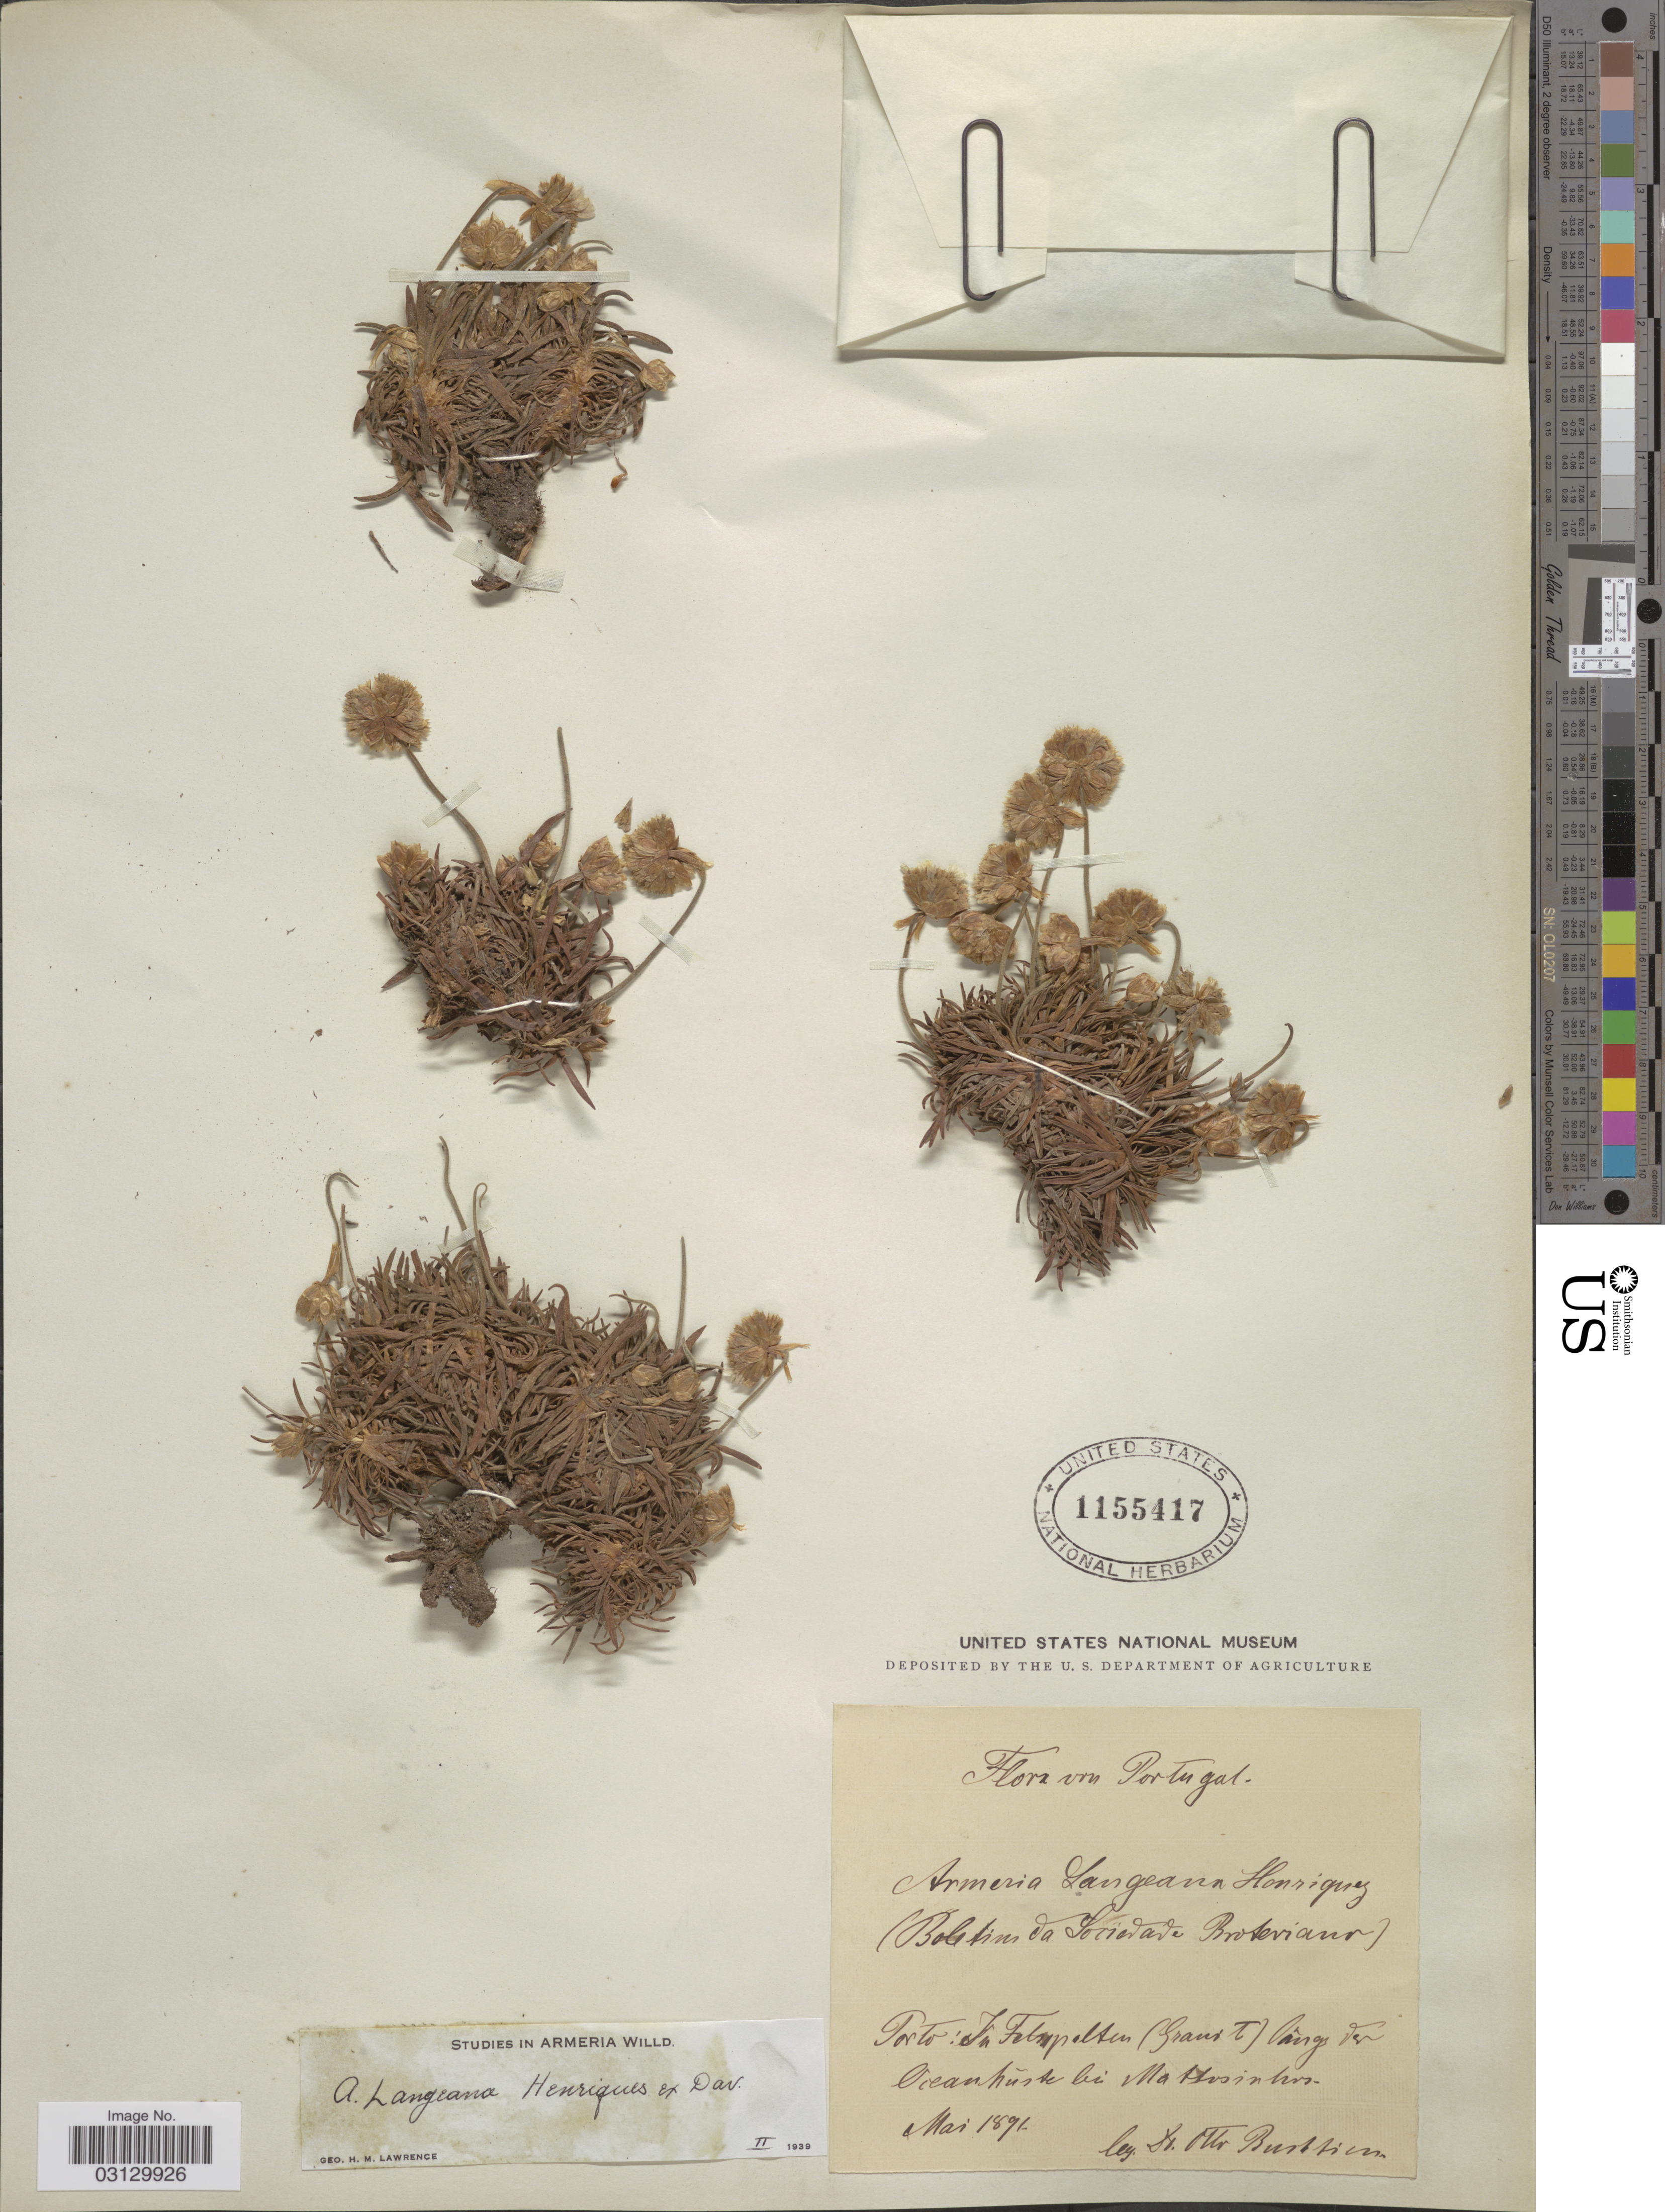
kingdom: Plantae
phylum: Tracheophyta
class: Magnoliopsida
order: Caryophyllales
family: Plumbaginaceae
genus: Armeria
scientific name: Armeria pubigera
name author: (Desf.) Boiss.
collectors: O. Buchtien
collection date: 1891-05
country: Portugal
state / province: Porto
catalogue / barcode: US 1155417